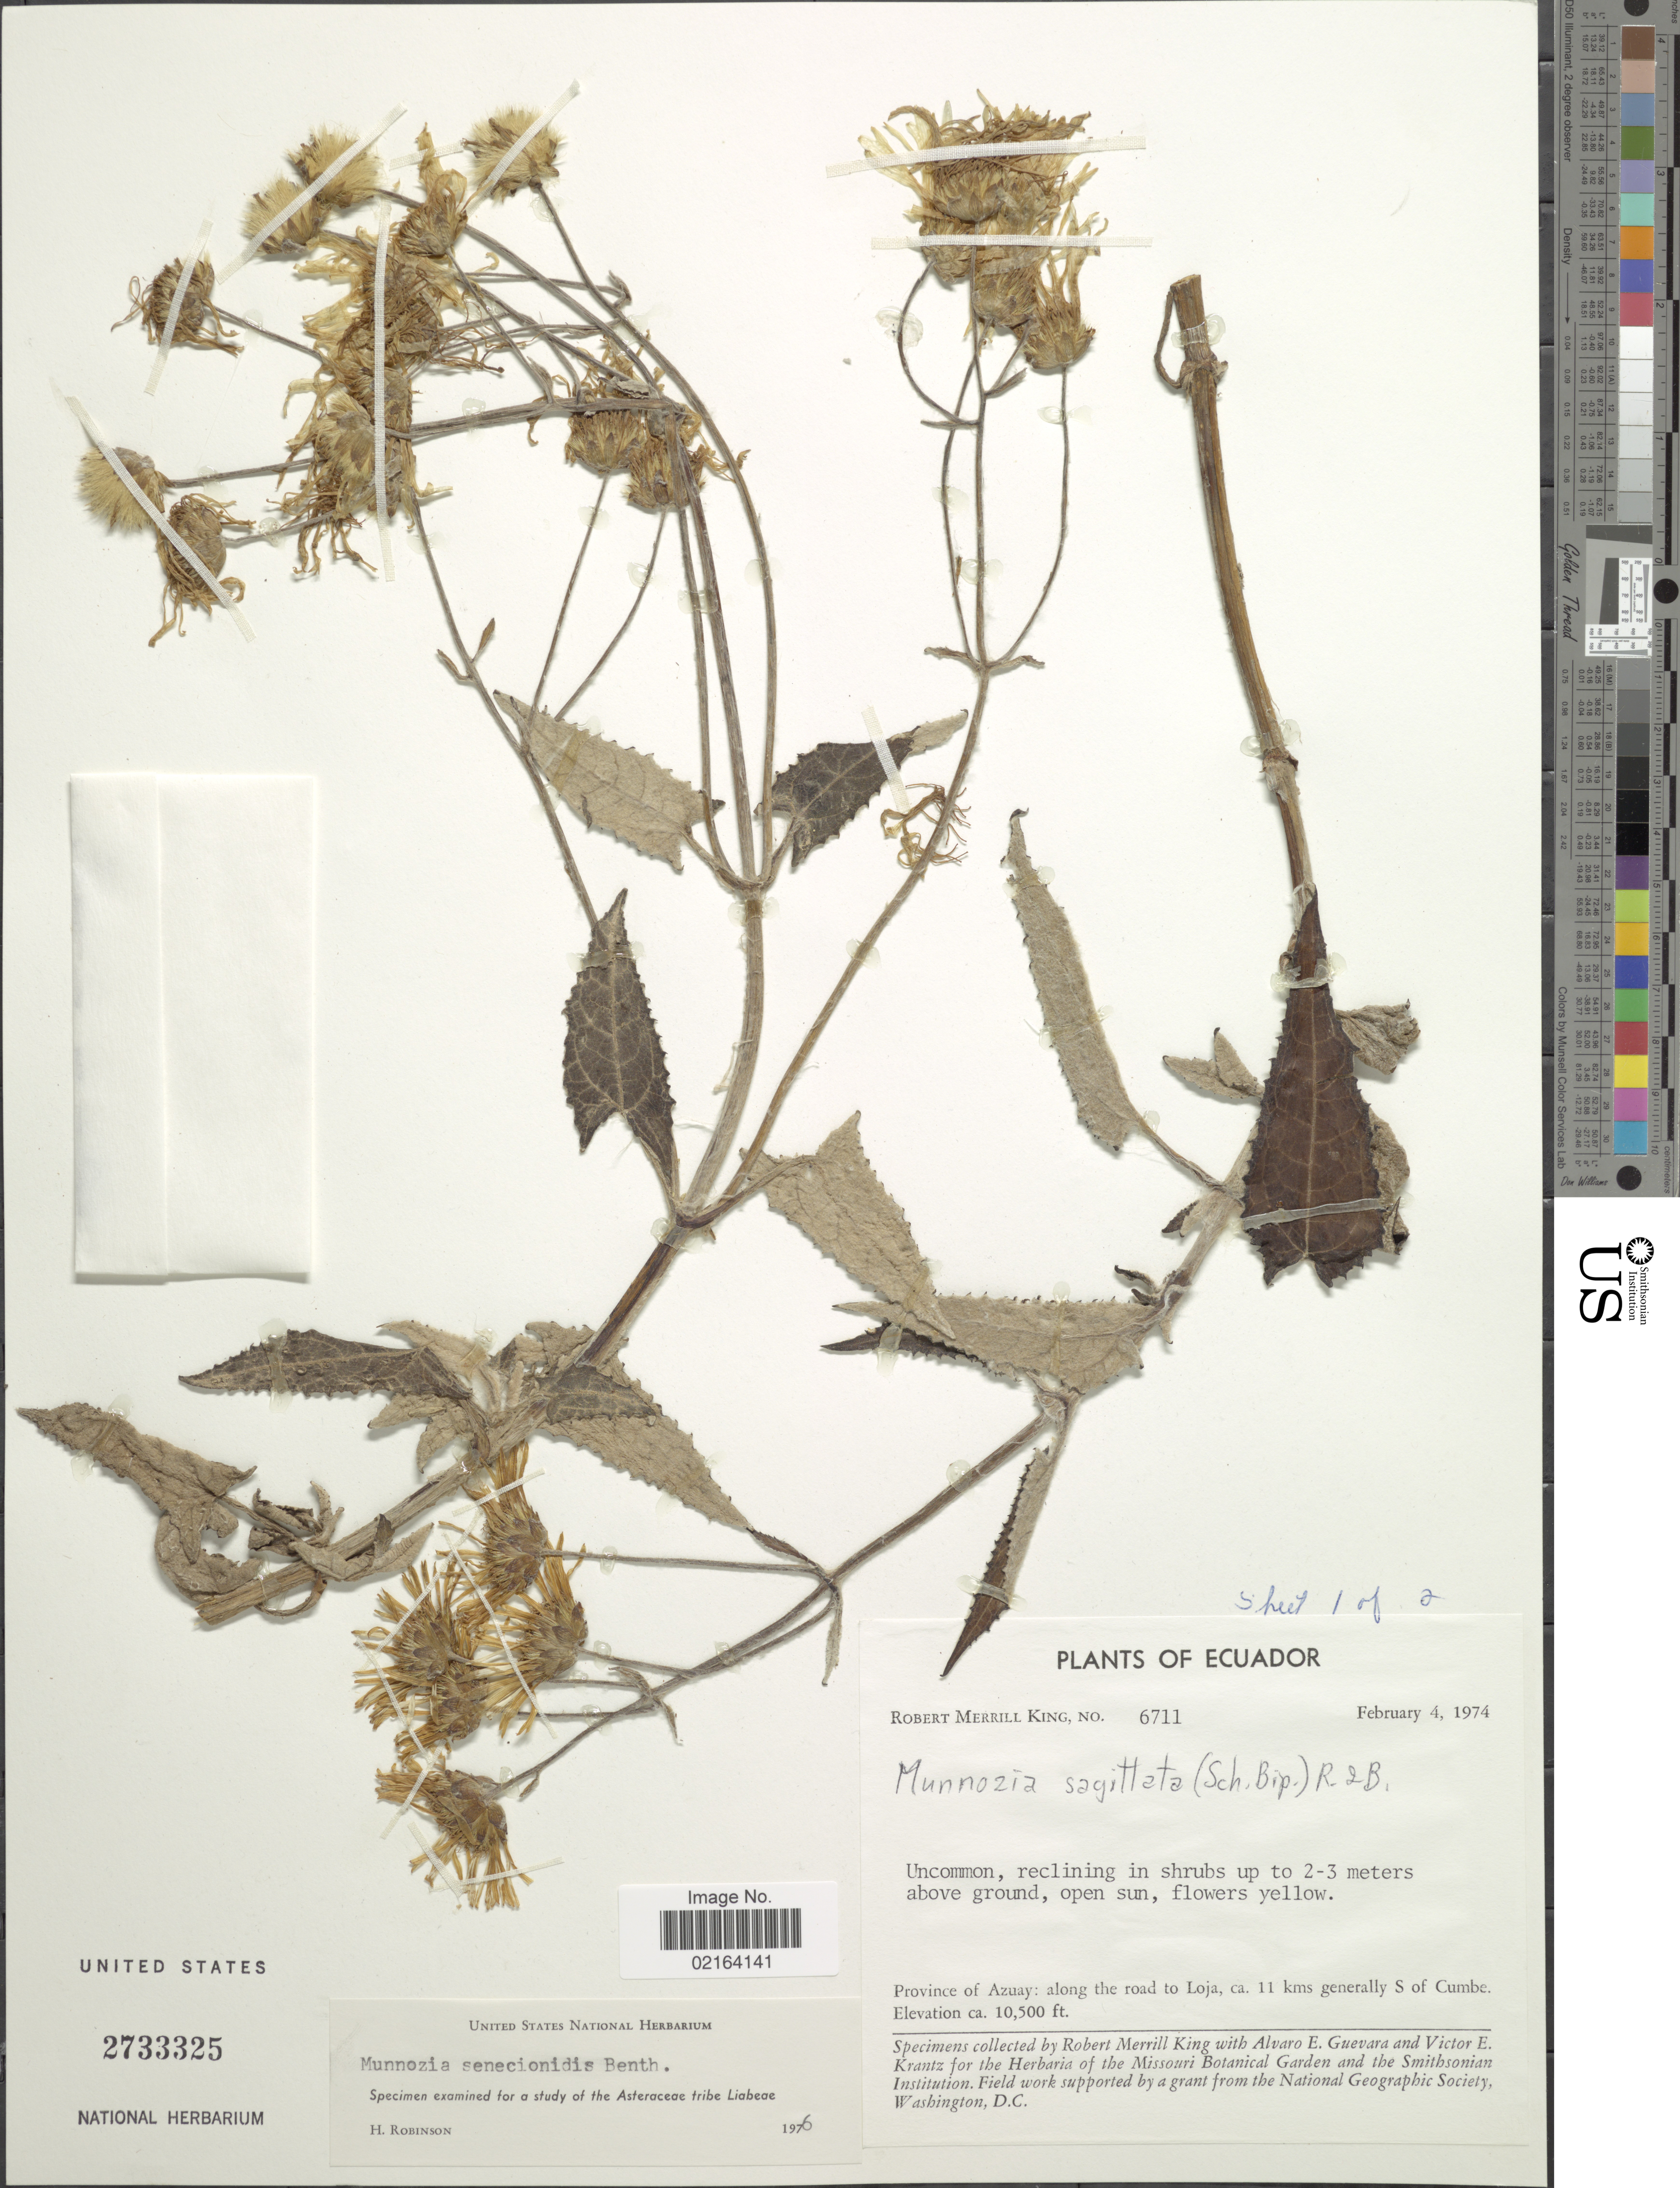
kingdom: Plantae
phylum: Tracheophyta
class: Magnoliopsida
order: Asterales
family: Asteraceae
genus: Munnozia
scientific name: Munnozia senecionidis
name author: Benth.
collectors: R. M. King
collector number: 6711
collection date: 1974-02-04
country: Ecuador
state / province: Azuay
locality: Province of Azuay: along the road to Loja, 11 kms generally S of Cumbe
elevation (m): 3200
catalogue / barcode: US 2733325